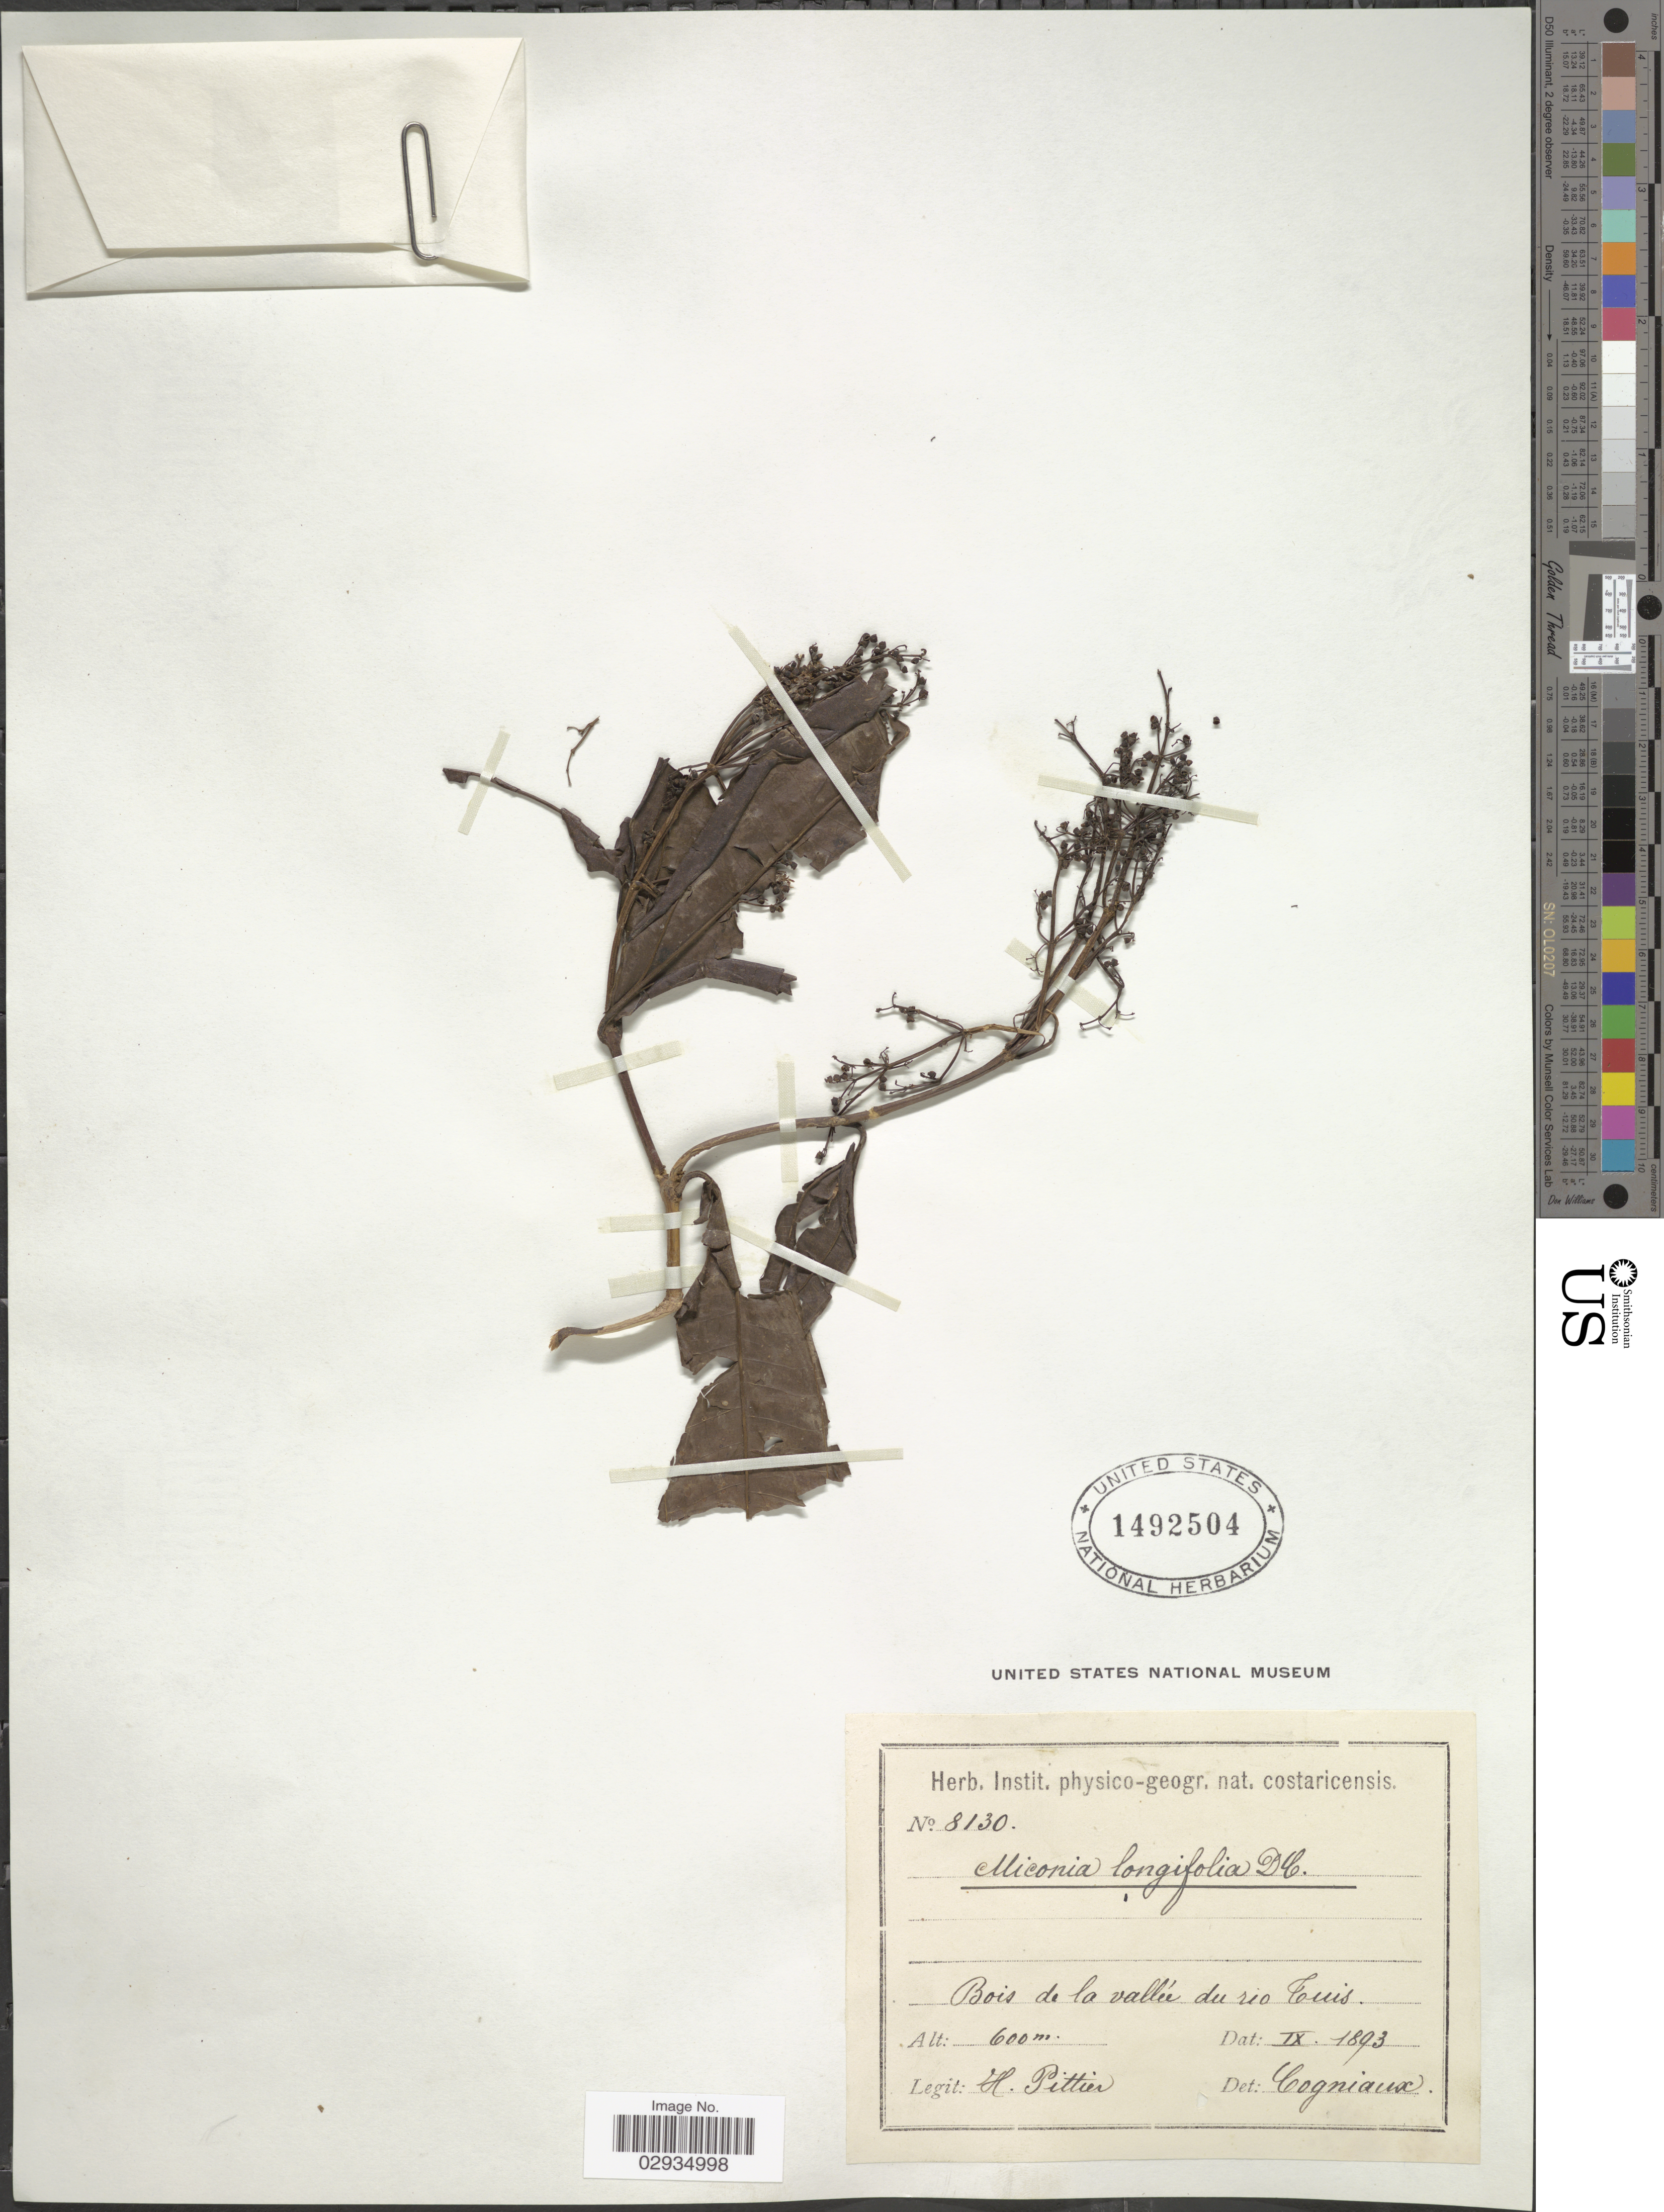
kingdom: Plantae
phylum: Tracheophyta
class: Magnoliopsida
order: Myrtales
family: Melastomataceae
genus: Miconia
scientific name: Miconia longifolia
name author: (Aubl.) DC.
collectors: H. F. Pittier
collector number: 8130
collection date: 1893-09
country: Costa Rica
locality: Bois de la vallée du rio Tuis.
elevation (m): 600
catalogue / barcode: US 1492504